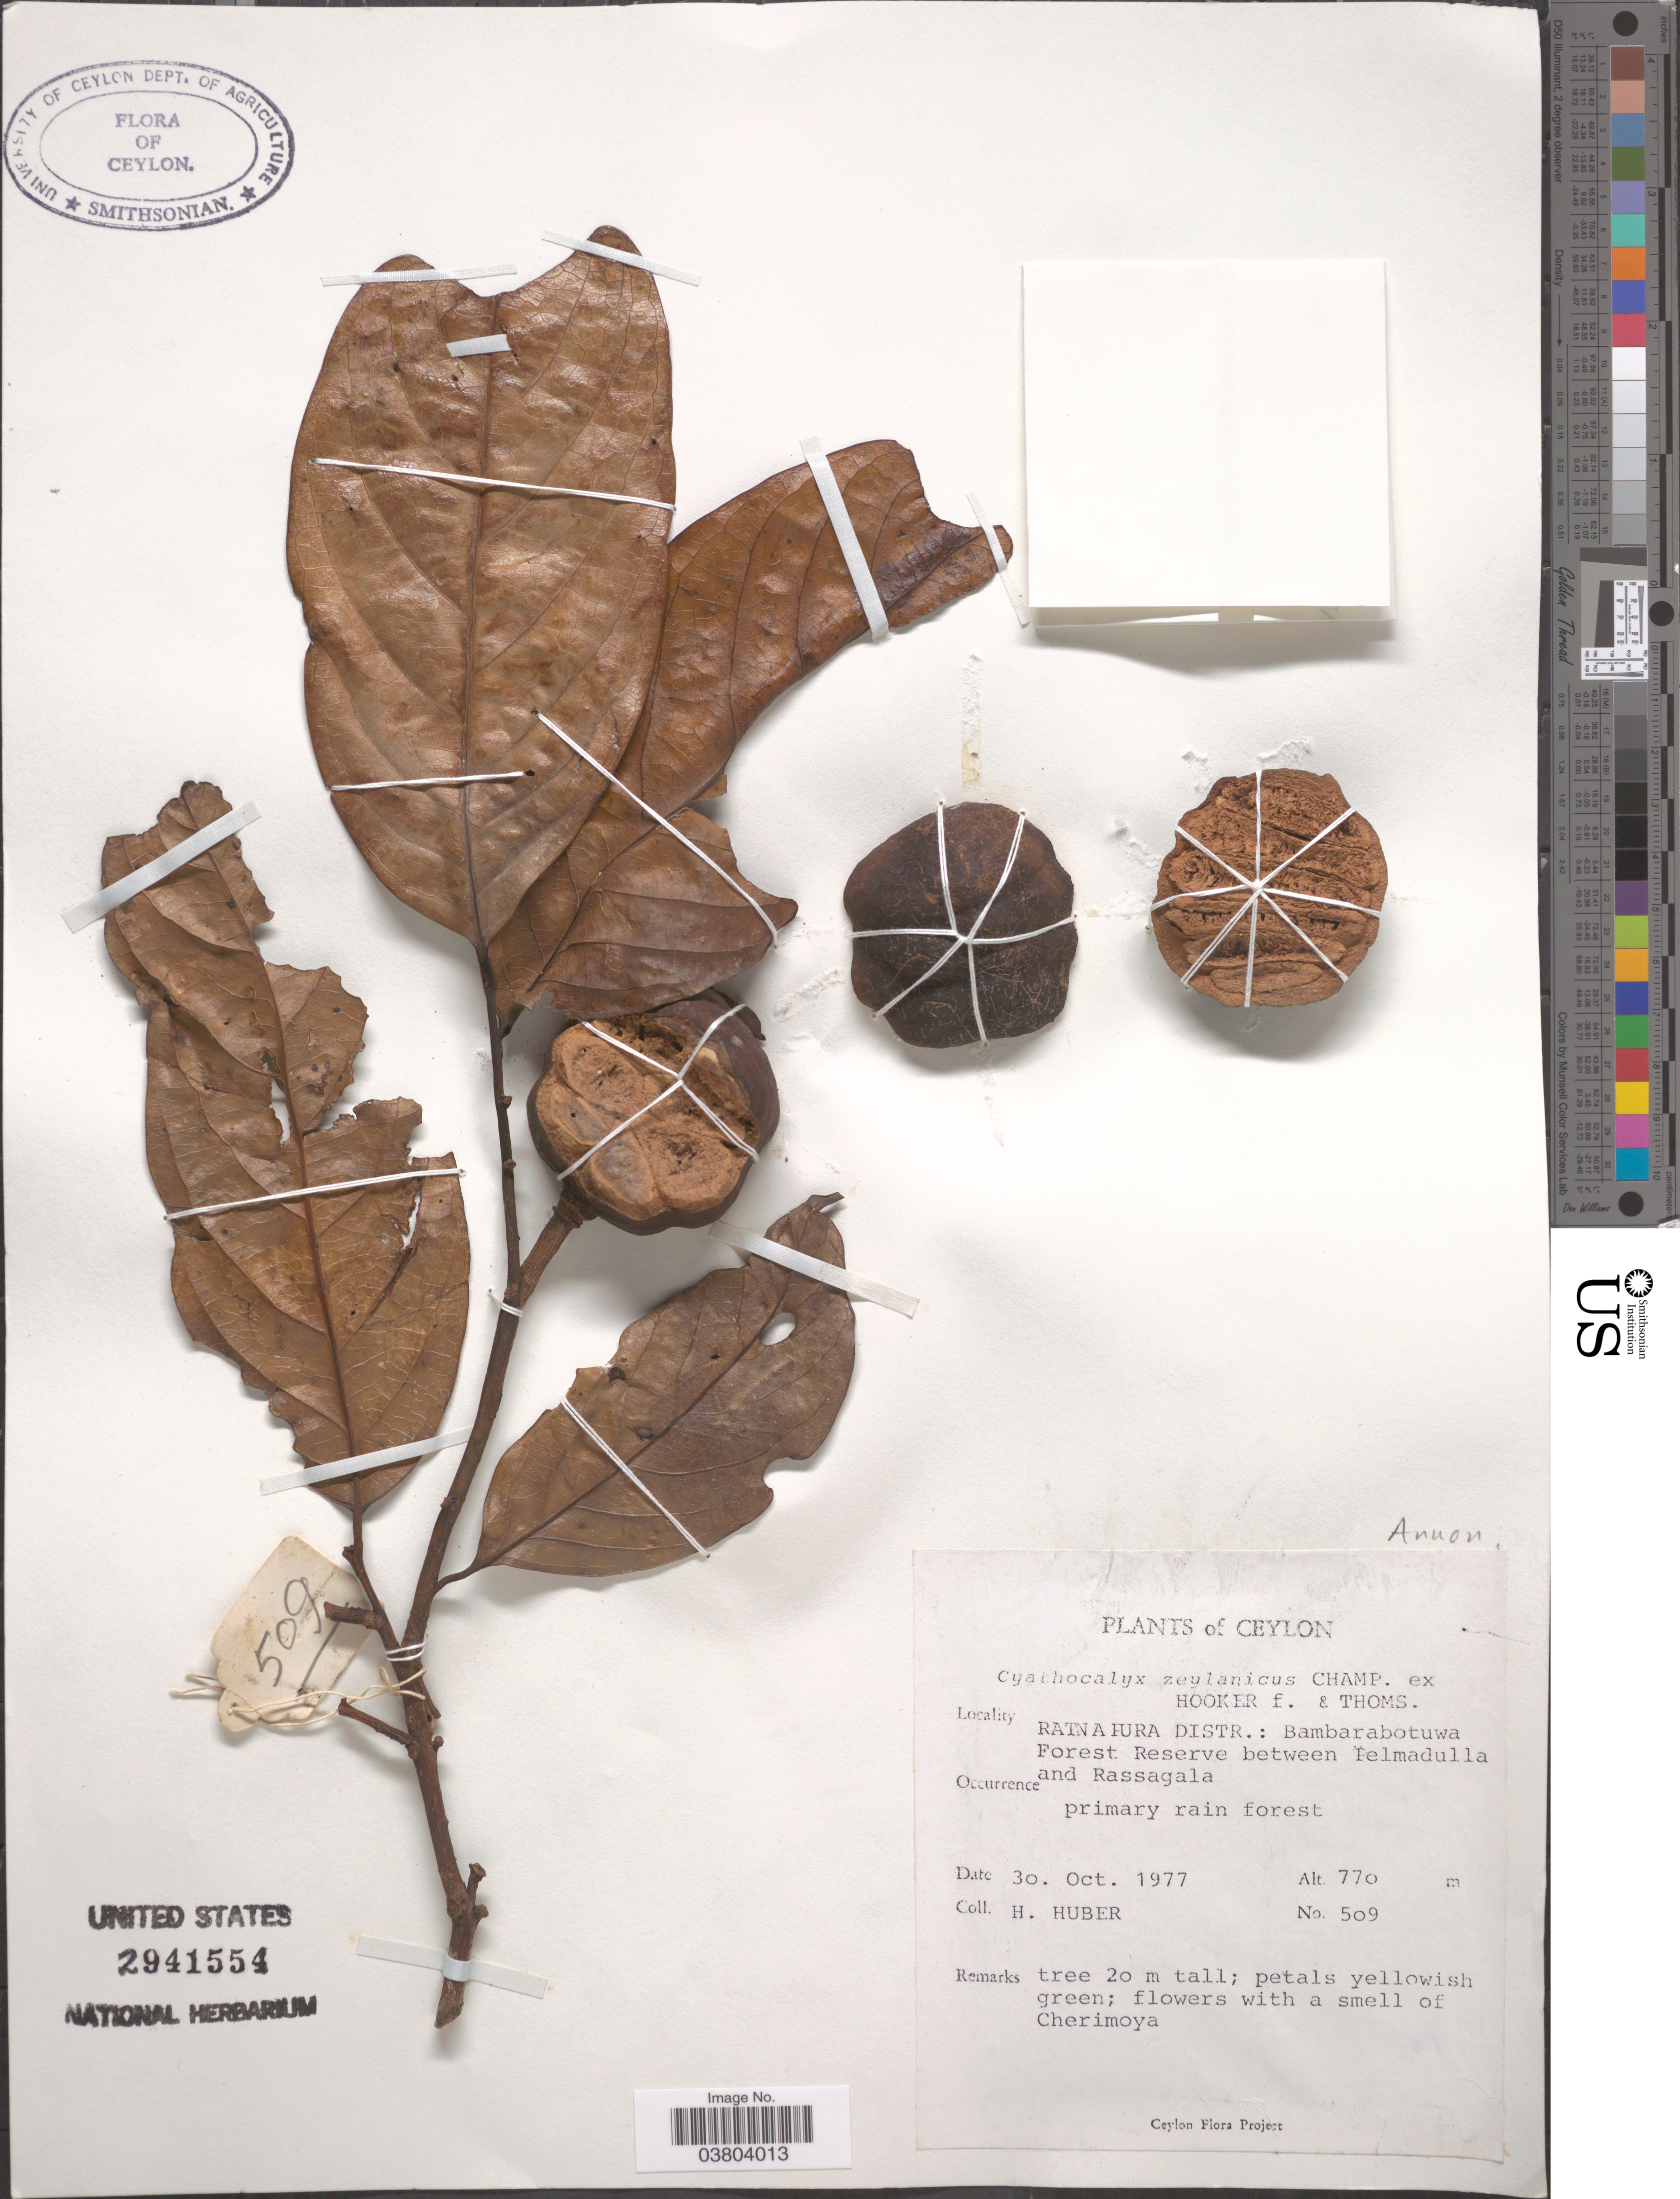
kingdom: Plantae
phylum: Tracheophyta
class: Magnoliopsida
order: Magnoliales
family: Annonaceae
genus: Cyathocalyx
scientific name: Cyathocalyx zeylanicus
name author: Champ. ex Hook. f. & Thomson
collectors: H. Huber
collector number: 509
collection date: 1977-10-30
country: Sri Lanka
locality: Ceylon. Ratnapura Distr.: Bambarabotuwa Forest Reserve between Pelmadulla and Rassagala.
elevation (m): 770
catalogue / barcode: US 2941554